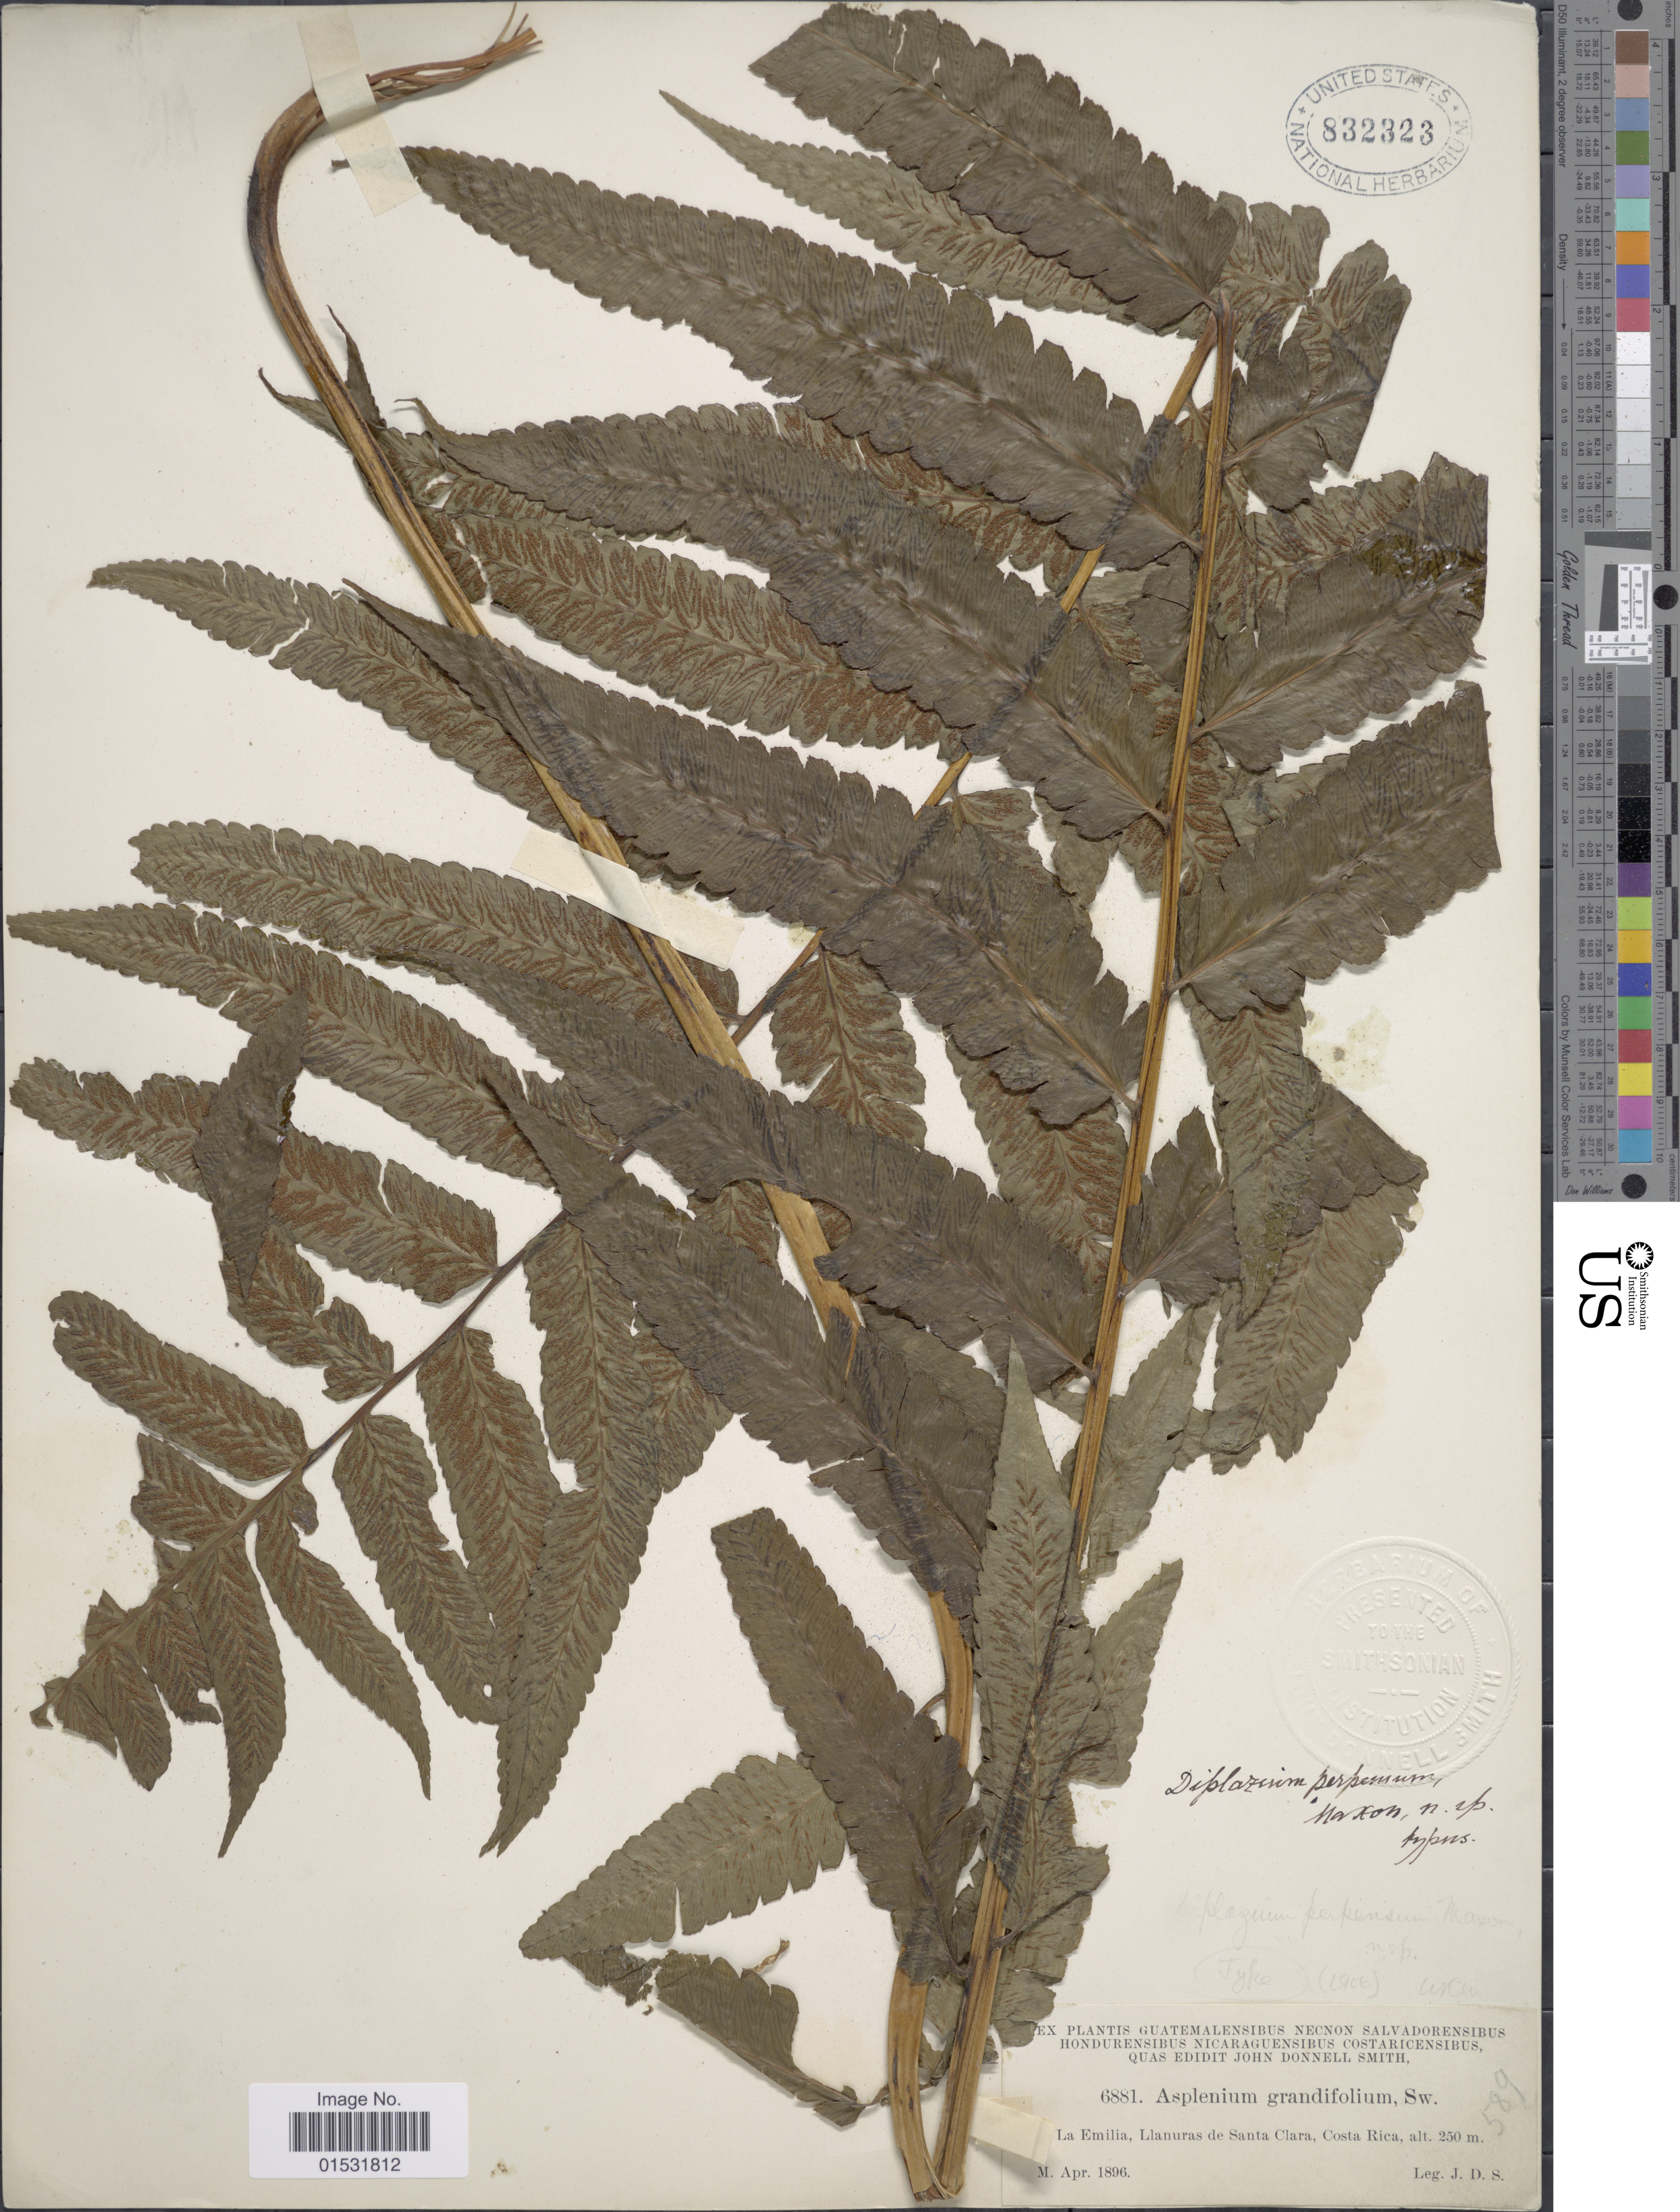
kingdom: Plantae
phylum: Tracheophyta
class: Polypodiopsida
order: Polypodiales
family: Athyriaceae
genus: Diplazium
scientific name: Diplazium grandifolium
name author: Sw.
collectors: J. Donnell Smith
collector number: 6881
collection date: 1896-04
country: Costa Rica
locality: La Emilia, Llanuras de Santa Clara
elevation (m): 250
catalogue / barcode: US 832323